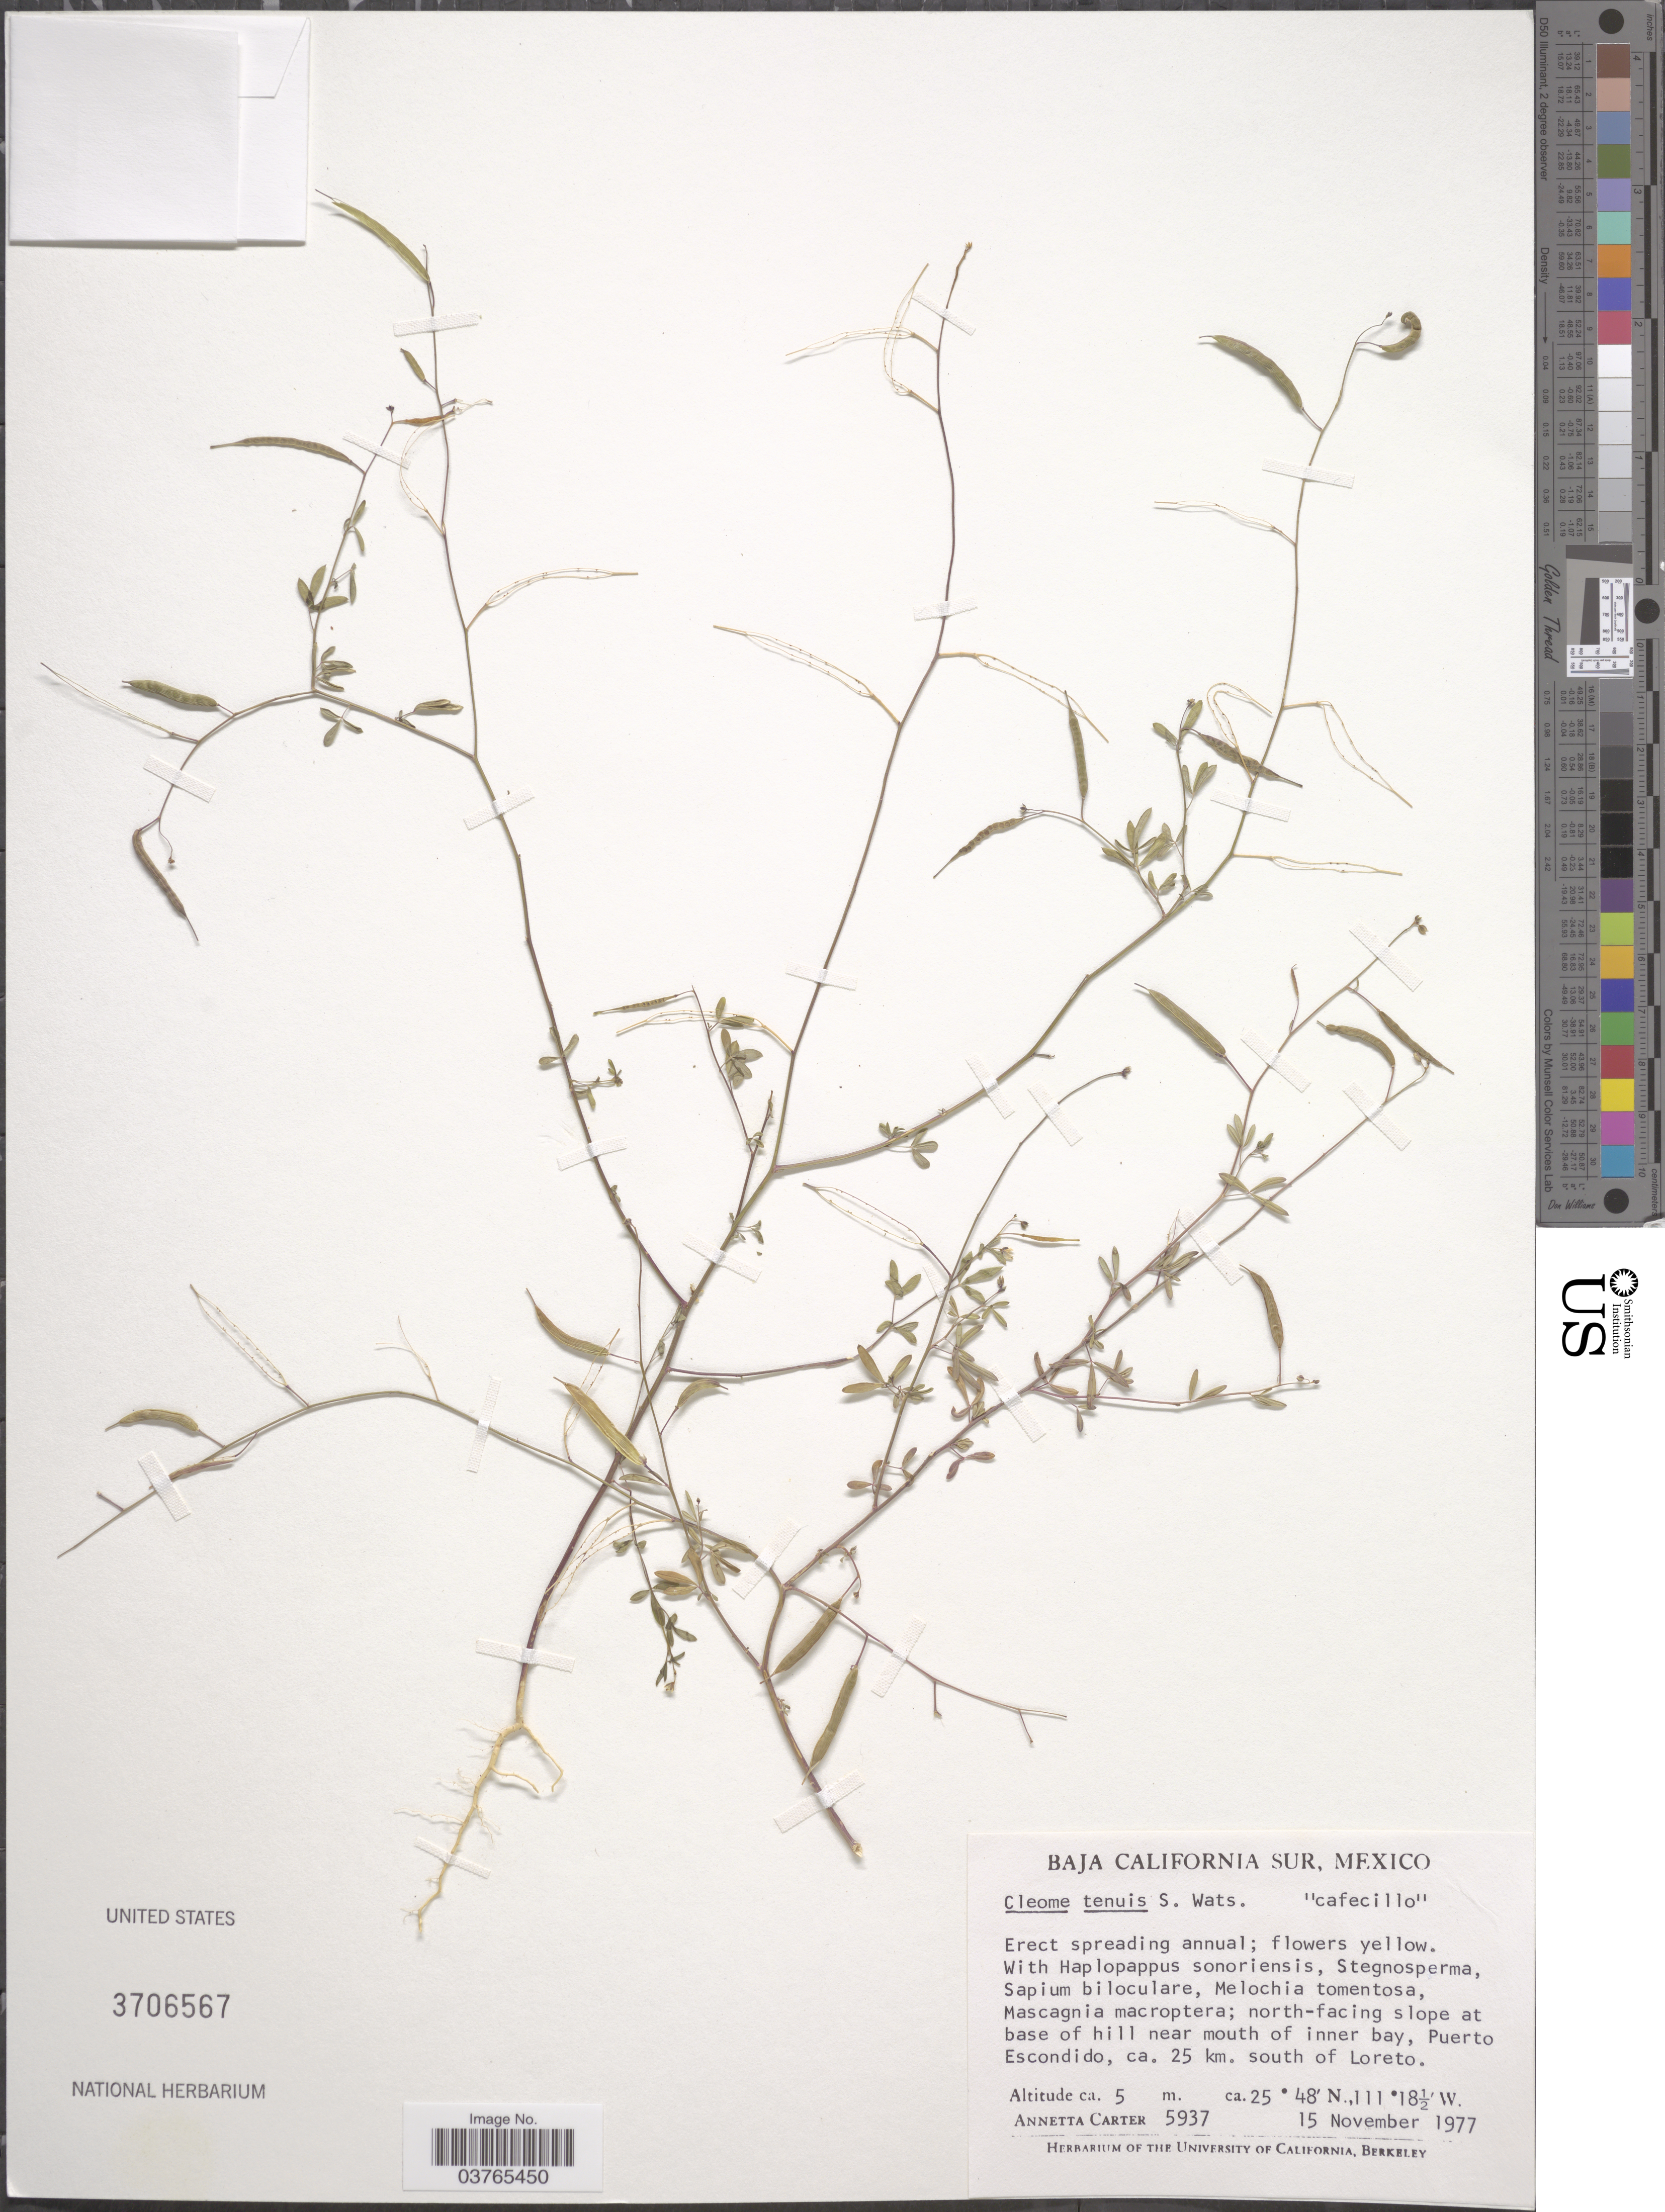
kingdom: Plantae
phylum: Tracheophyta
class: Magnoliopsida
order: Brassicales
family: Cleomaceae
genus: Iltisiella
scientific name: Iltisiella tenuis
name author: (S. Watson) Soares Neto & Roalson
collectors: A. Carter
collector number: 5937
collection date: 1977-11-15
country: Mexico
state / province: Baja California Sur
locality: North-facing slope at base of hill near mouth of inner bay, Puerto Escondido, ca. 25 km. south of Loreto.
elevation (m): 5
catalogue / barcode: US 3706567